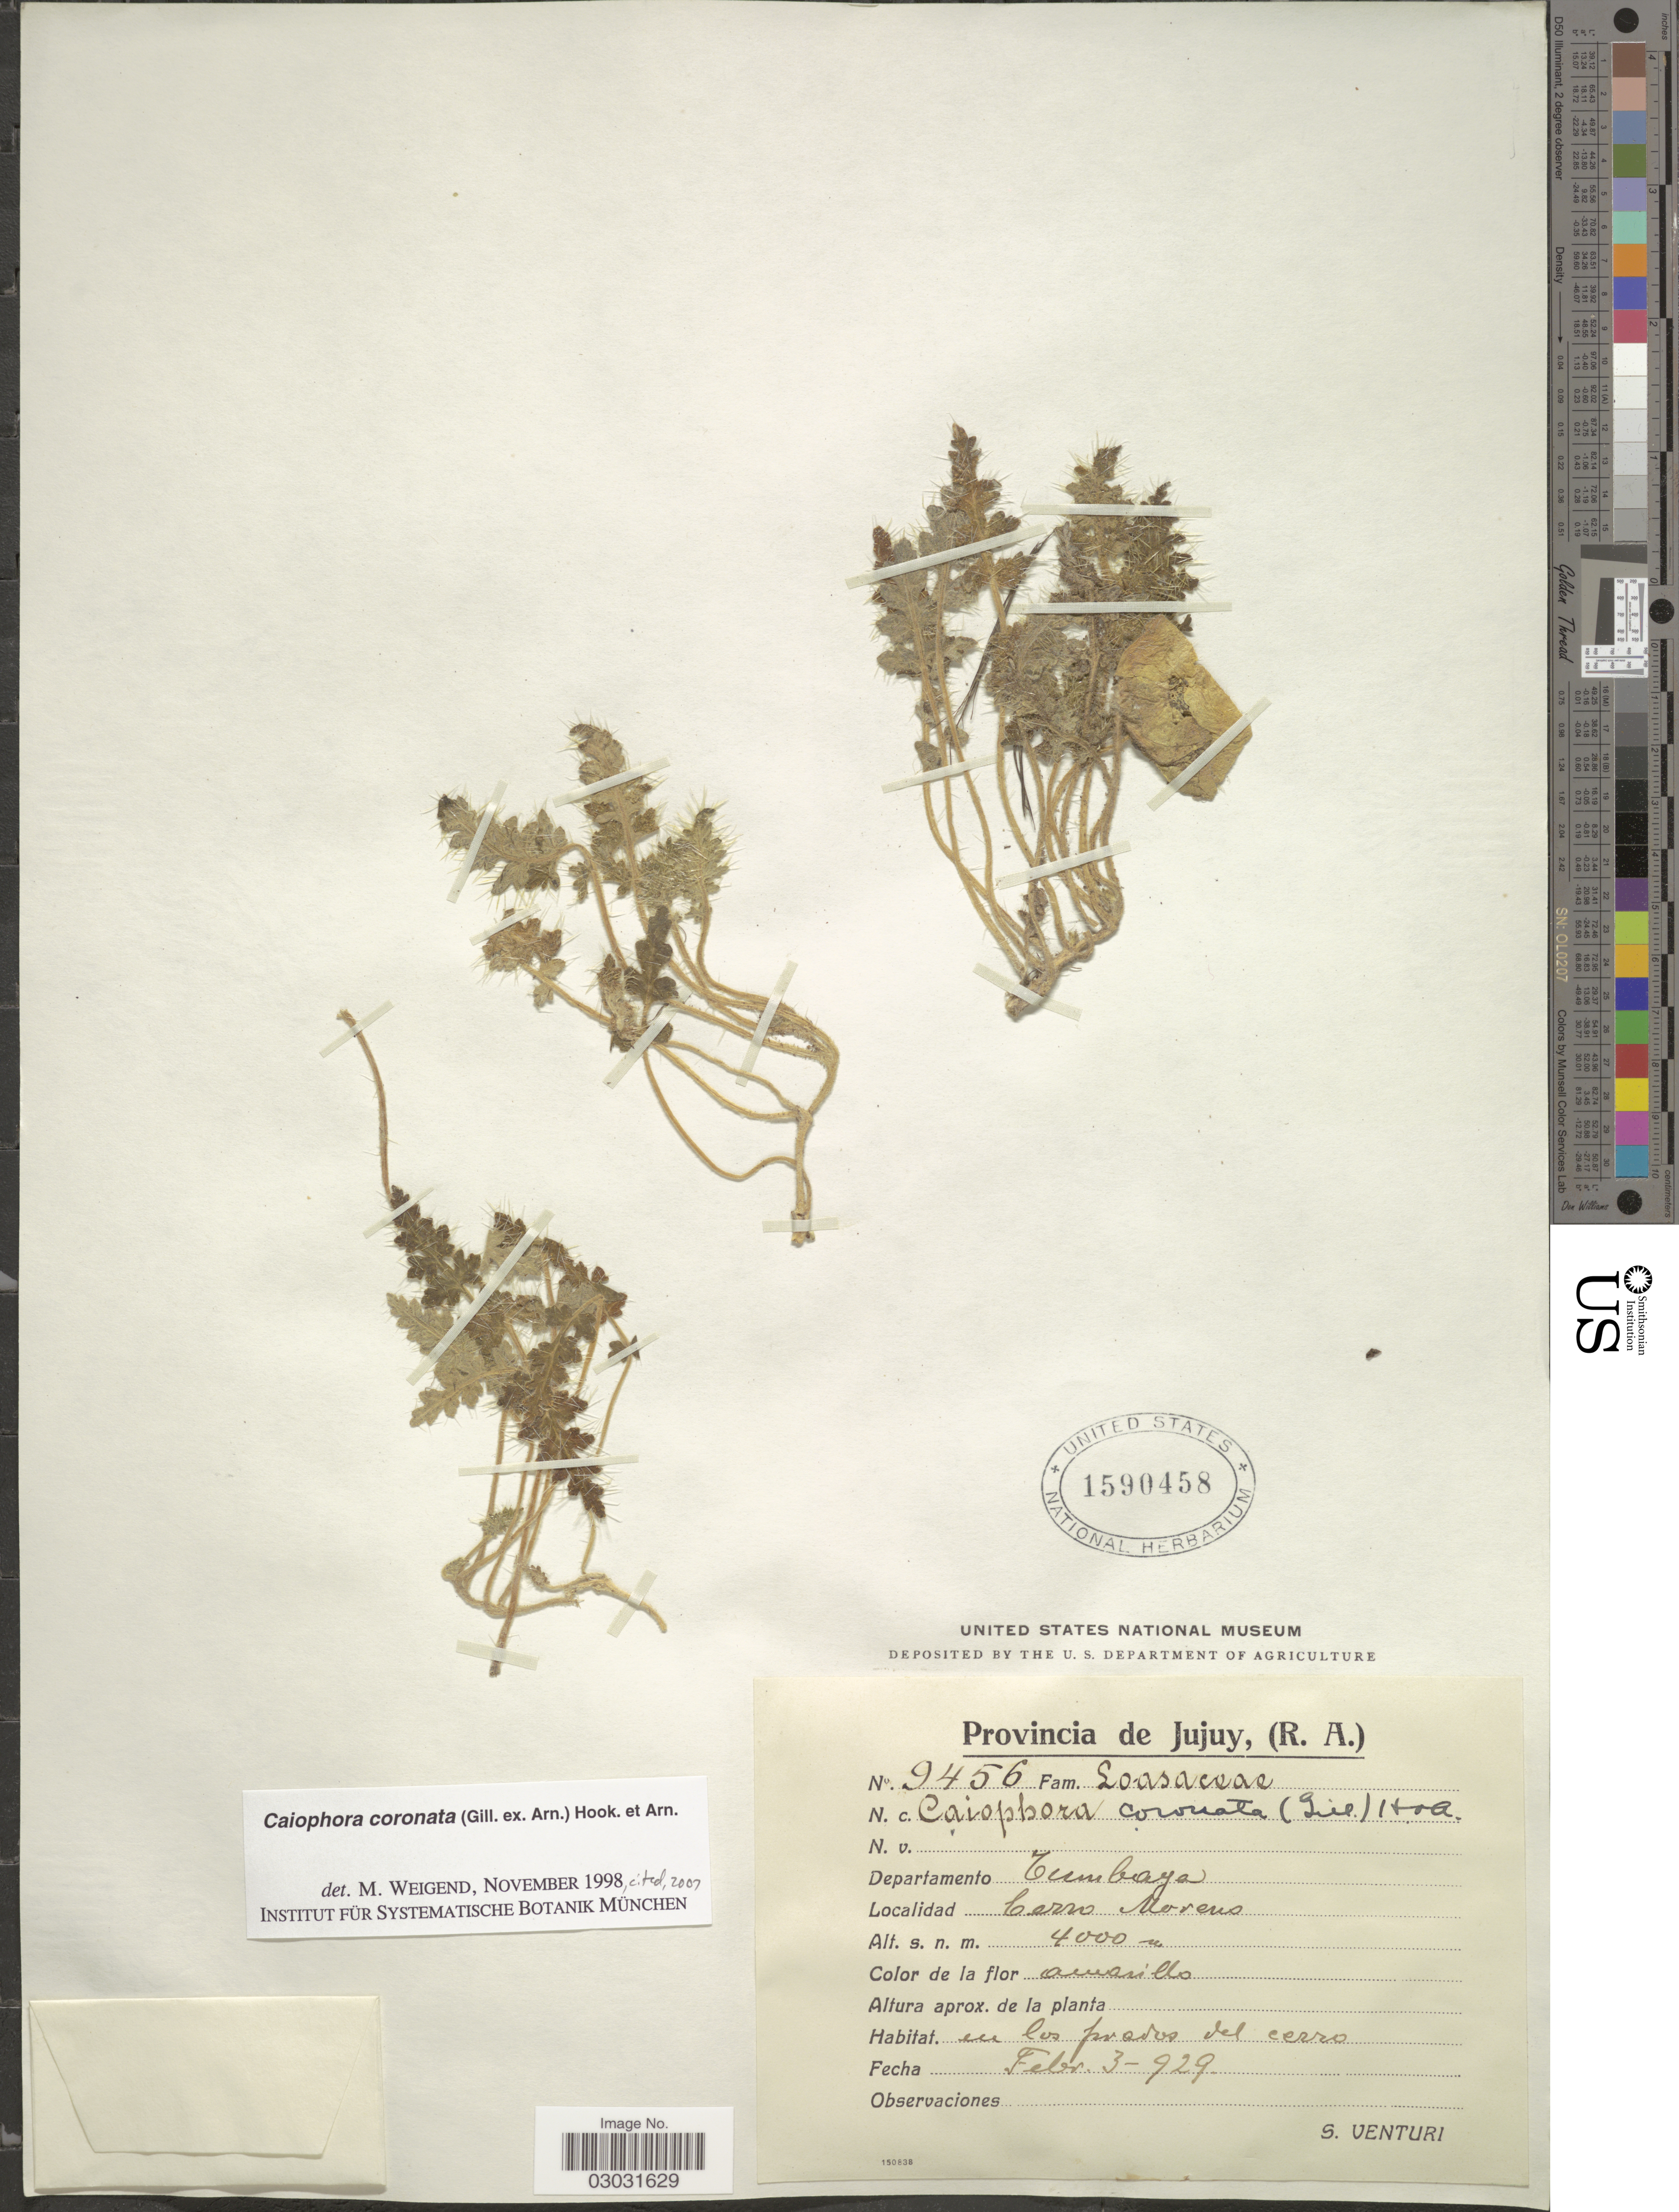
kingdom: Plantae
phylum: Tracheophyta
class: Magnoliopsida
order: Cornales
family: Loasaceae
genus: Caiophora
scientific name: Caiophora coronata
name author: (Gillies ex Arn.) Hook. & Arn.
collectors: S. Venturi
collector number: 9456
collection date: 1929-02-03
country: Argentina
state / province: Jujuy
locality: Departamento Tumbaya, Cerro Moreno.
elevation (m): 4000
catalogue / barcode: US 1590458